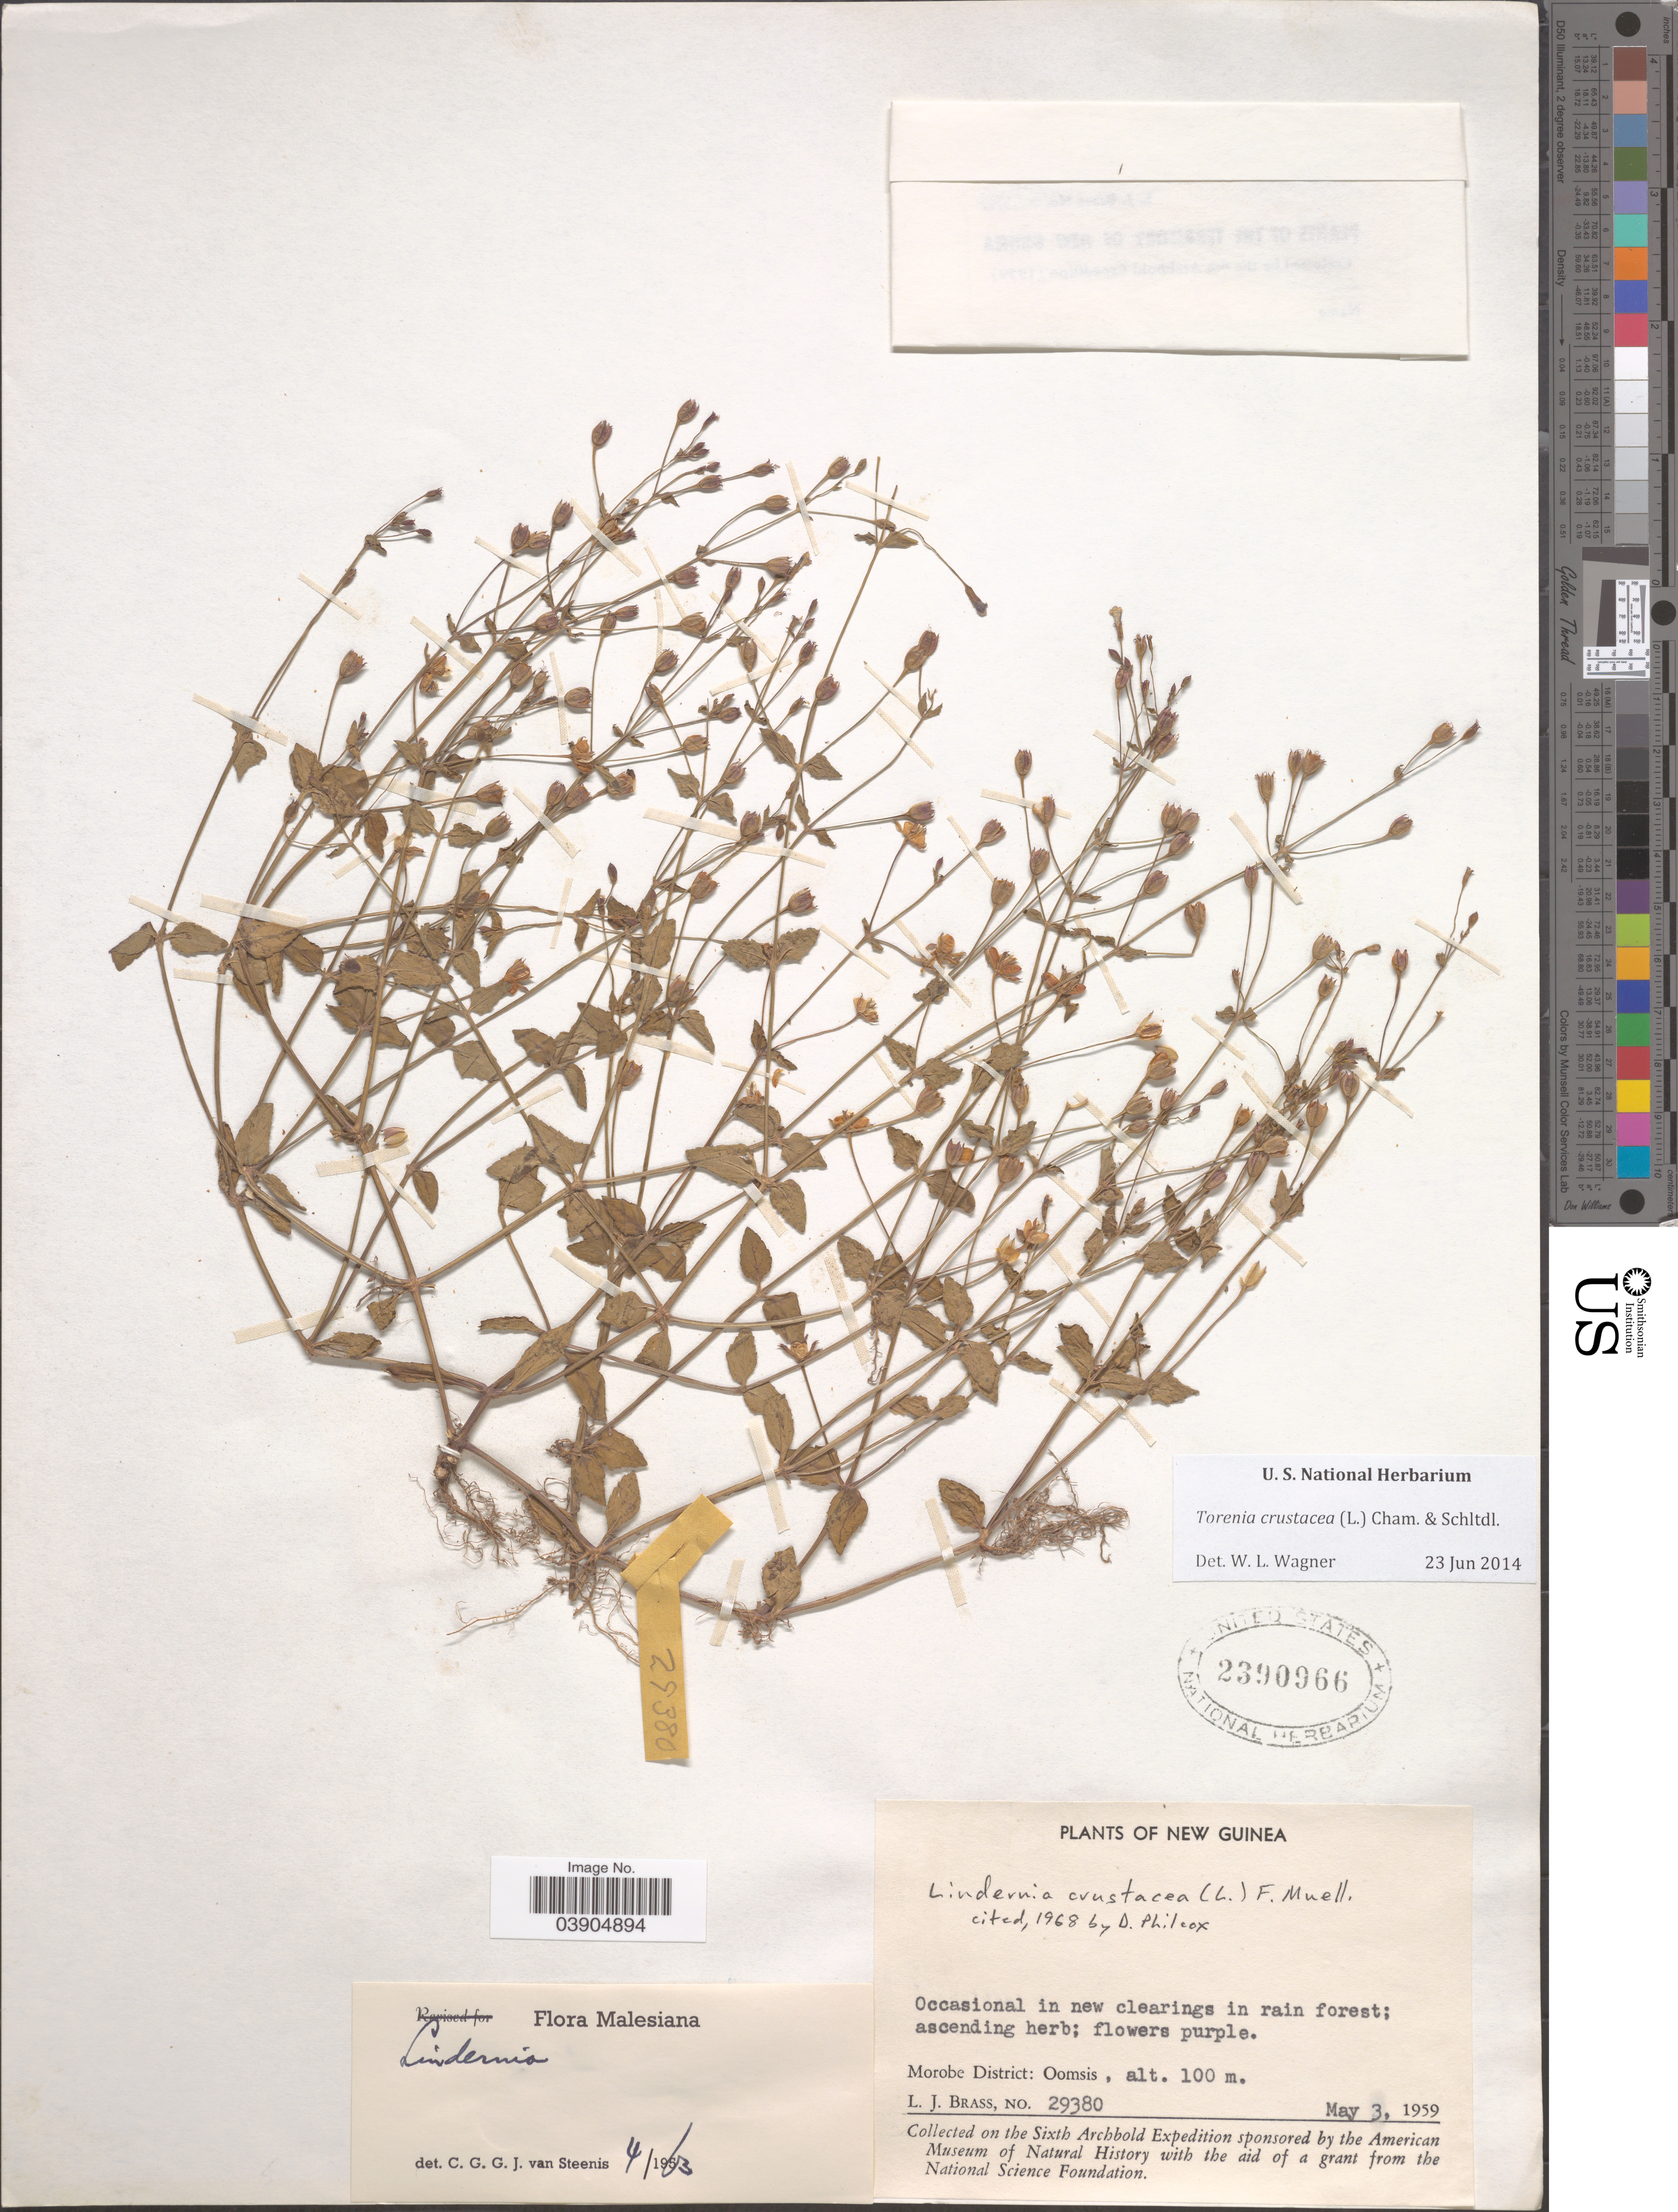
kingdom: Plantae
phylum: Tracheophyta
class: Magnoliopsida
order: Lamiales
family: Linderniaceae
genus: Lindernia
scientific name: Lindernia crustacea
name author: (L.) F. Muell.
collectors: L. J. Brass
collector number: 29380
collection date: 1959-05-03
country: Papua New Guinea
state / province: Morobe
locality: New Guinea. Morobe District: Oomsis.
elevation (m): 100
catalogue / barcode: US 2390966